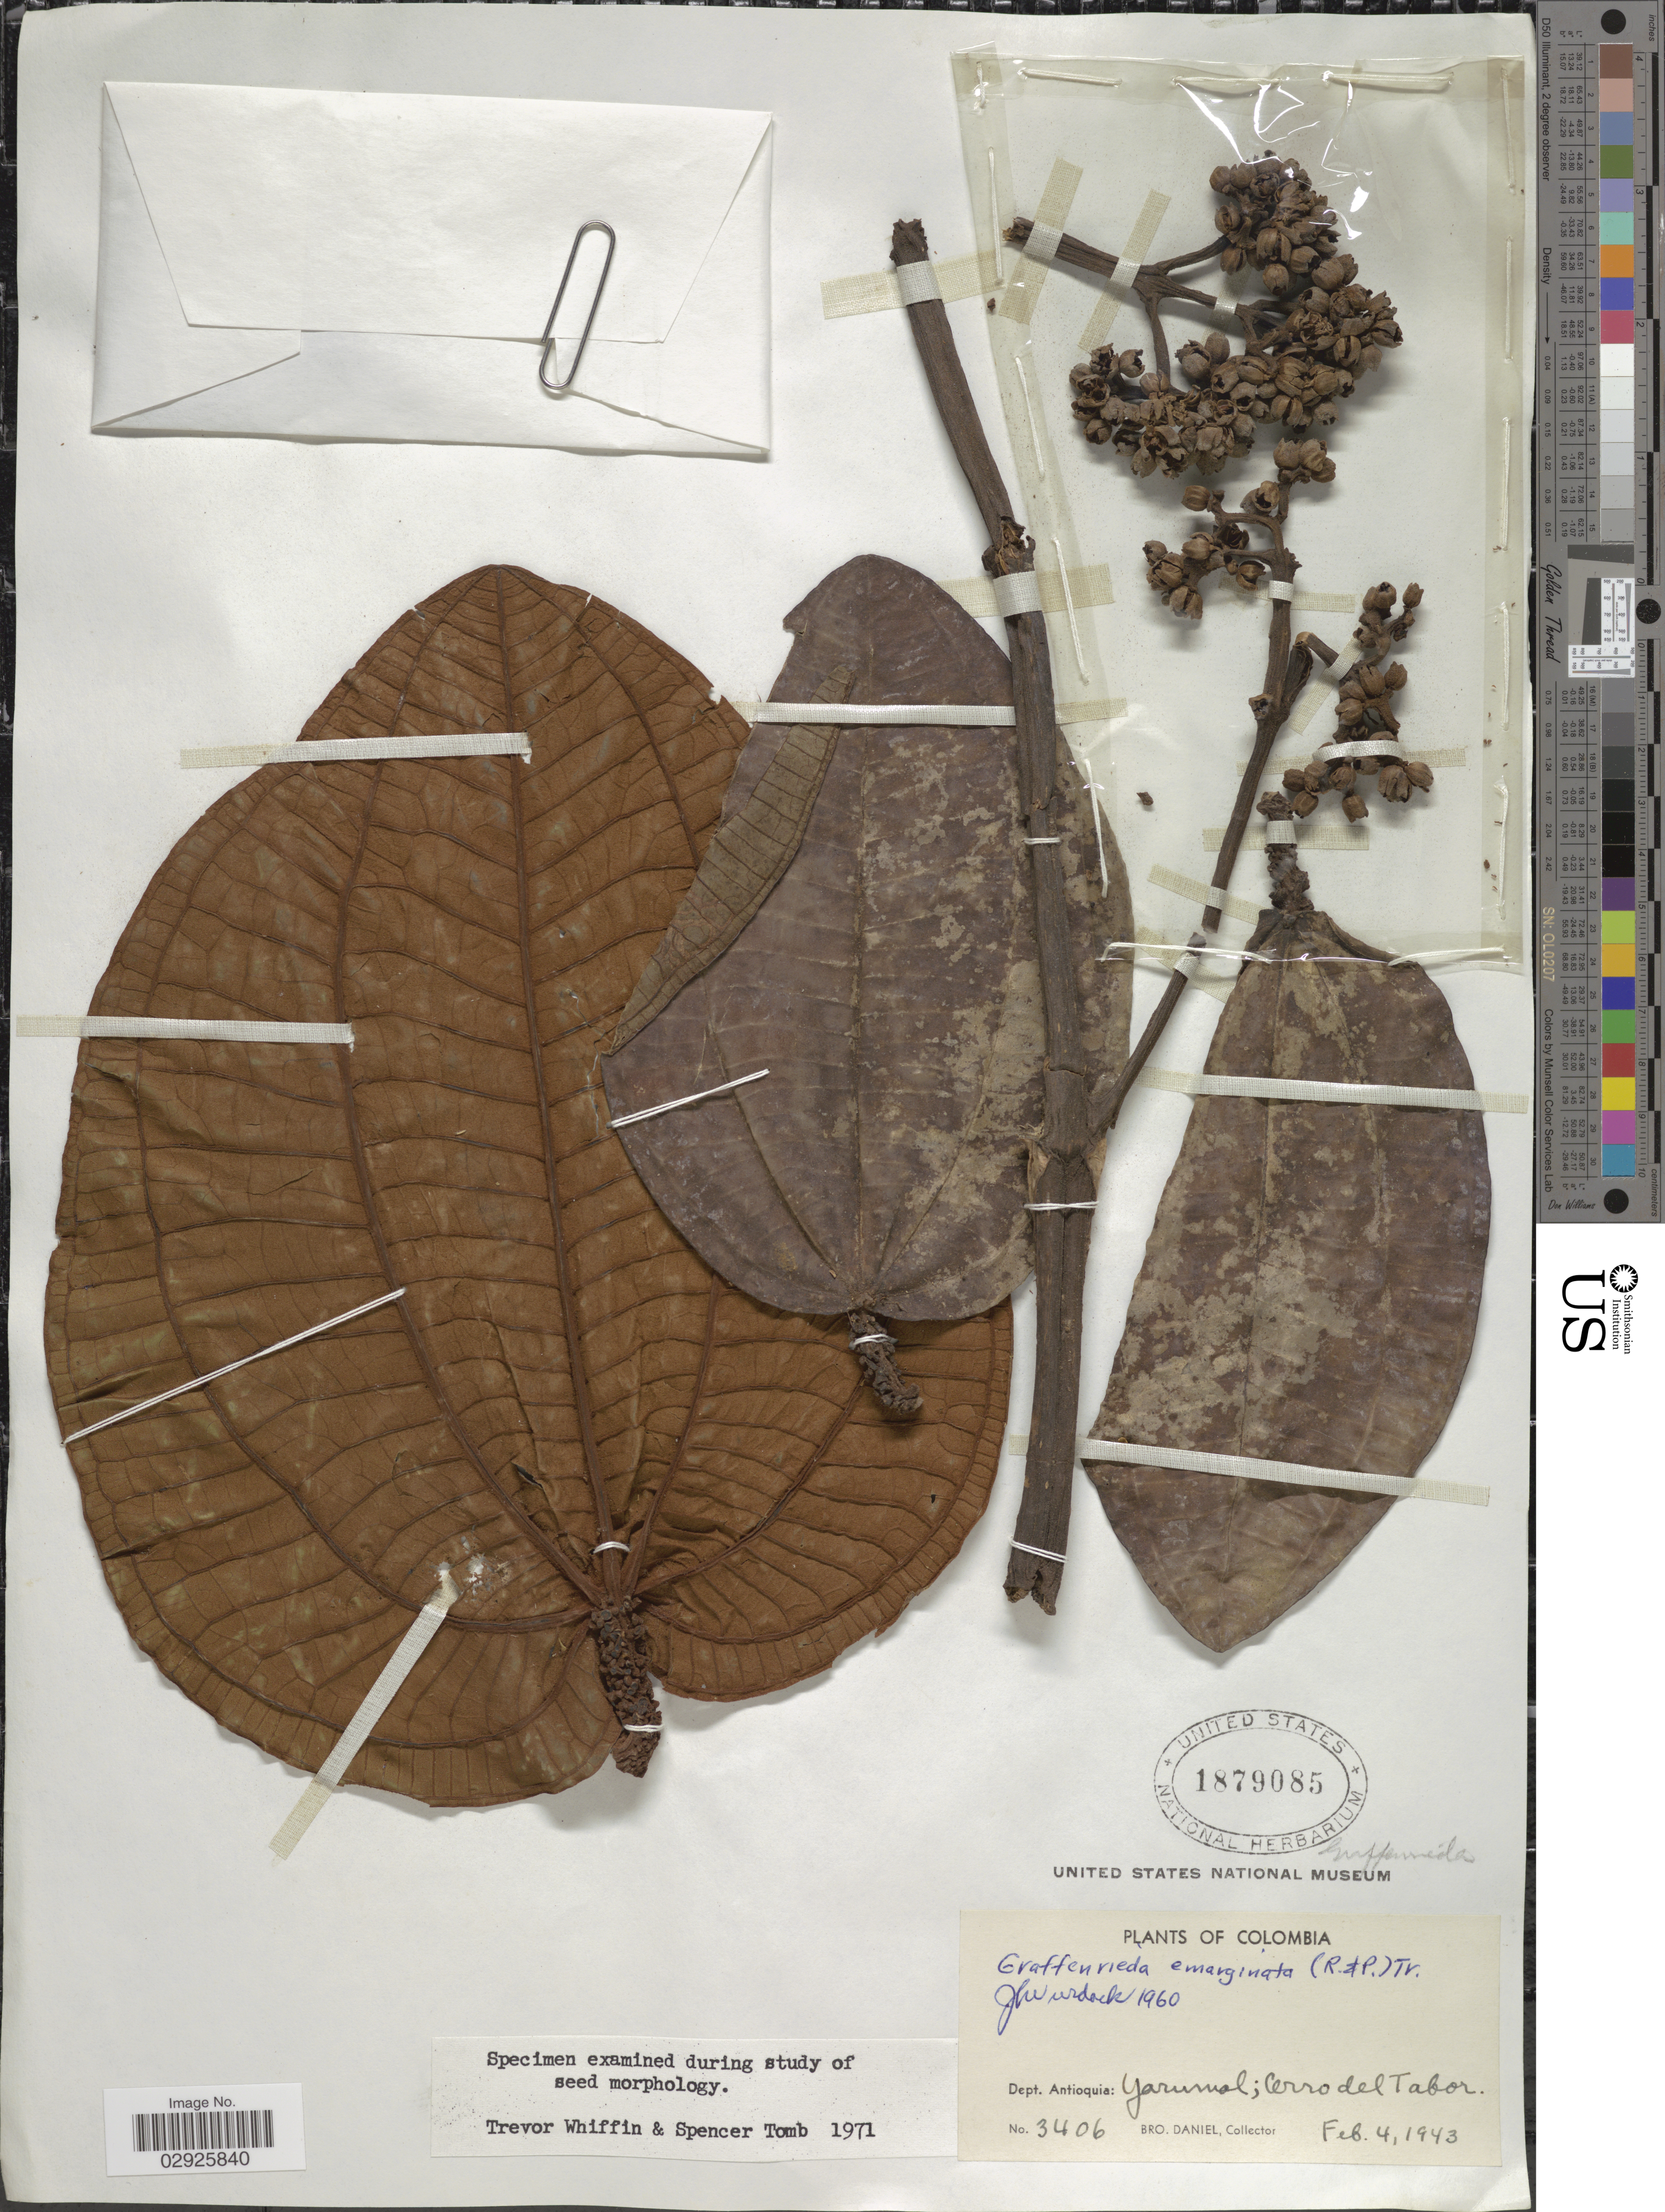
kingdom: Plantae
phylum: Tracheophyta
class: Magnoliopsida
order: Myrtales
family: Melastomataceae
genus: Graffenrieda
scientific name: Graffenrieda emarginata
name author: (Ruiz & Pav.) Triana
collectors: Bro. Daniel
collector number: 3406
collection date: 1943-02-04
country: Colombia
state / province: Antioquia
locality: Dept. Antioquia: Yarumal; Cerro del Tabor.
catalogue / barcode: US 1879085